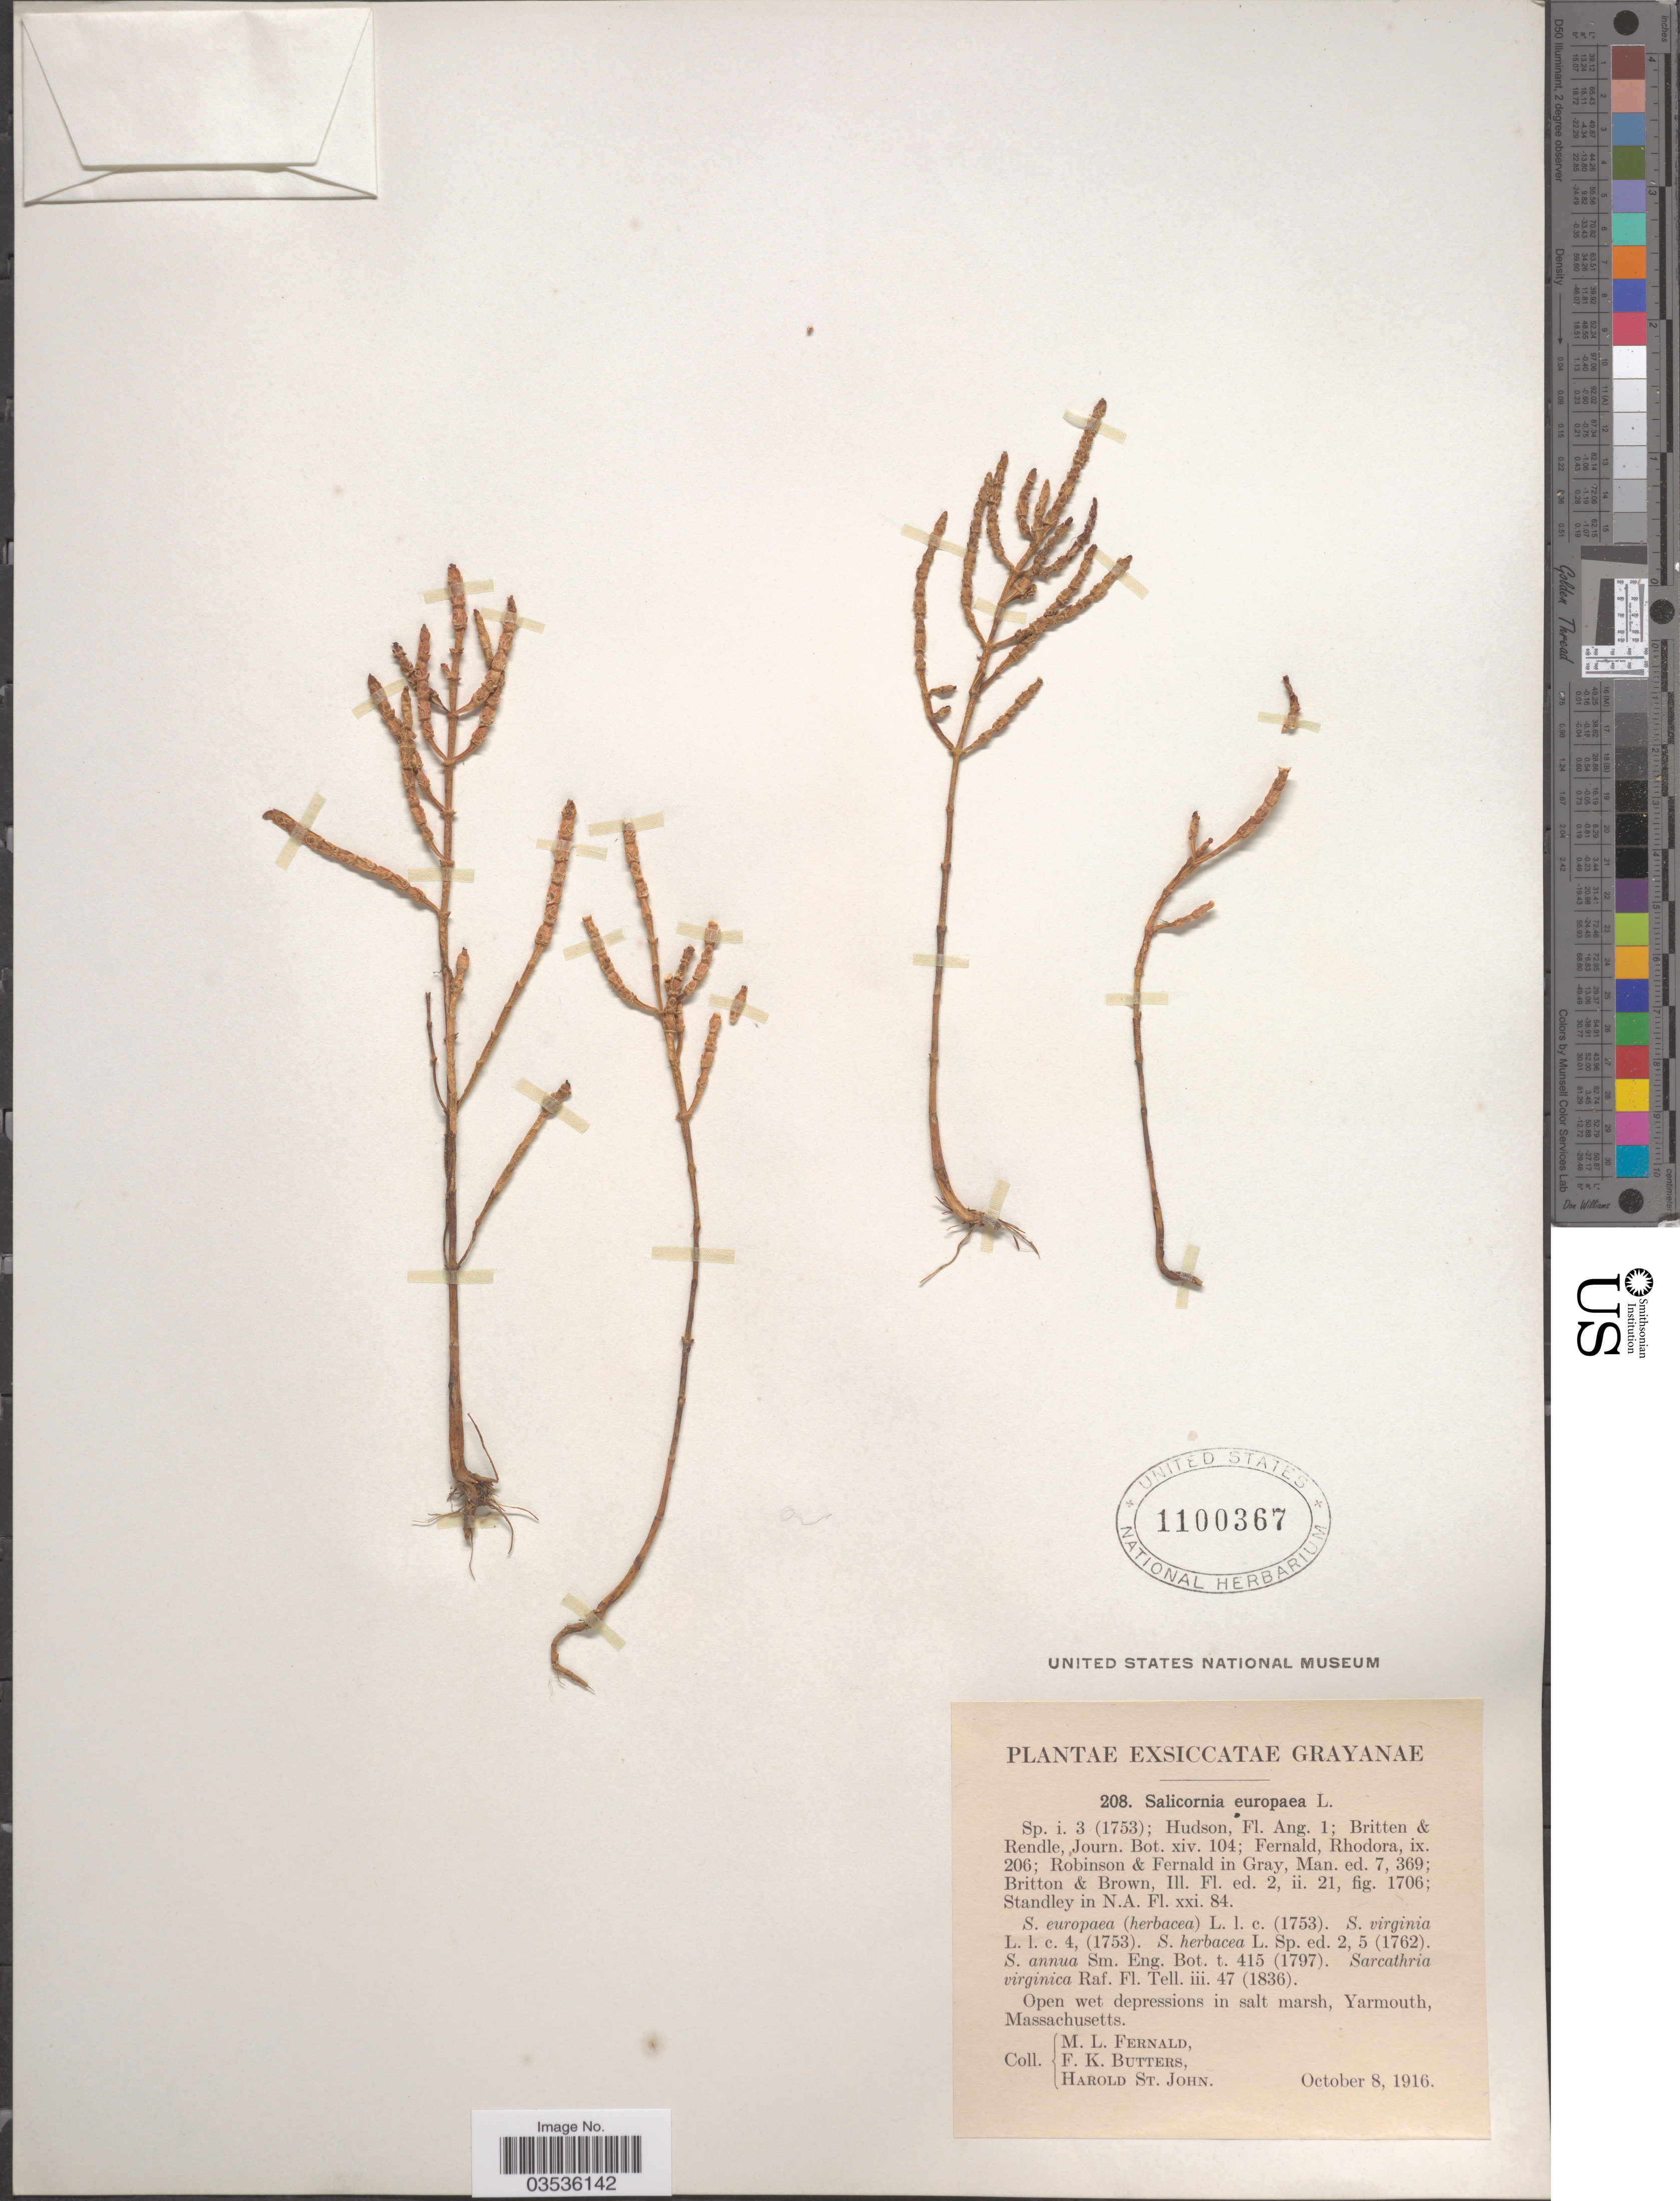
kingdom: Plantae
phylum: Tracheophyta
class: Magnoliopsida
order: Caryophyllales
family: Amaranthaceae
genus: Salicornia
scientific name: Salicornia europaea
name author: L.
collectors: M. L. Fernald, F. K. Butters & H. St. John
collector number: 208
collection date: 1916-10-08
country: United States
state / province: Massachusetts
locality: Yarmouth.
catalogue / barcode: US 1100367